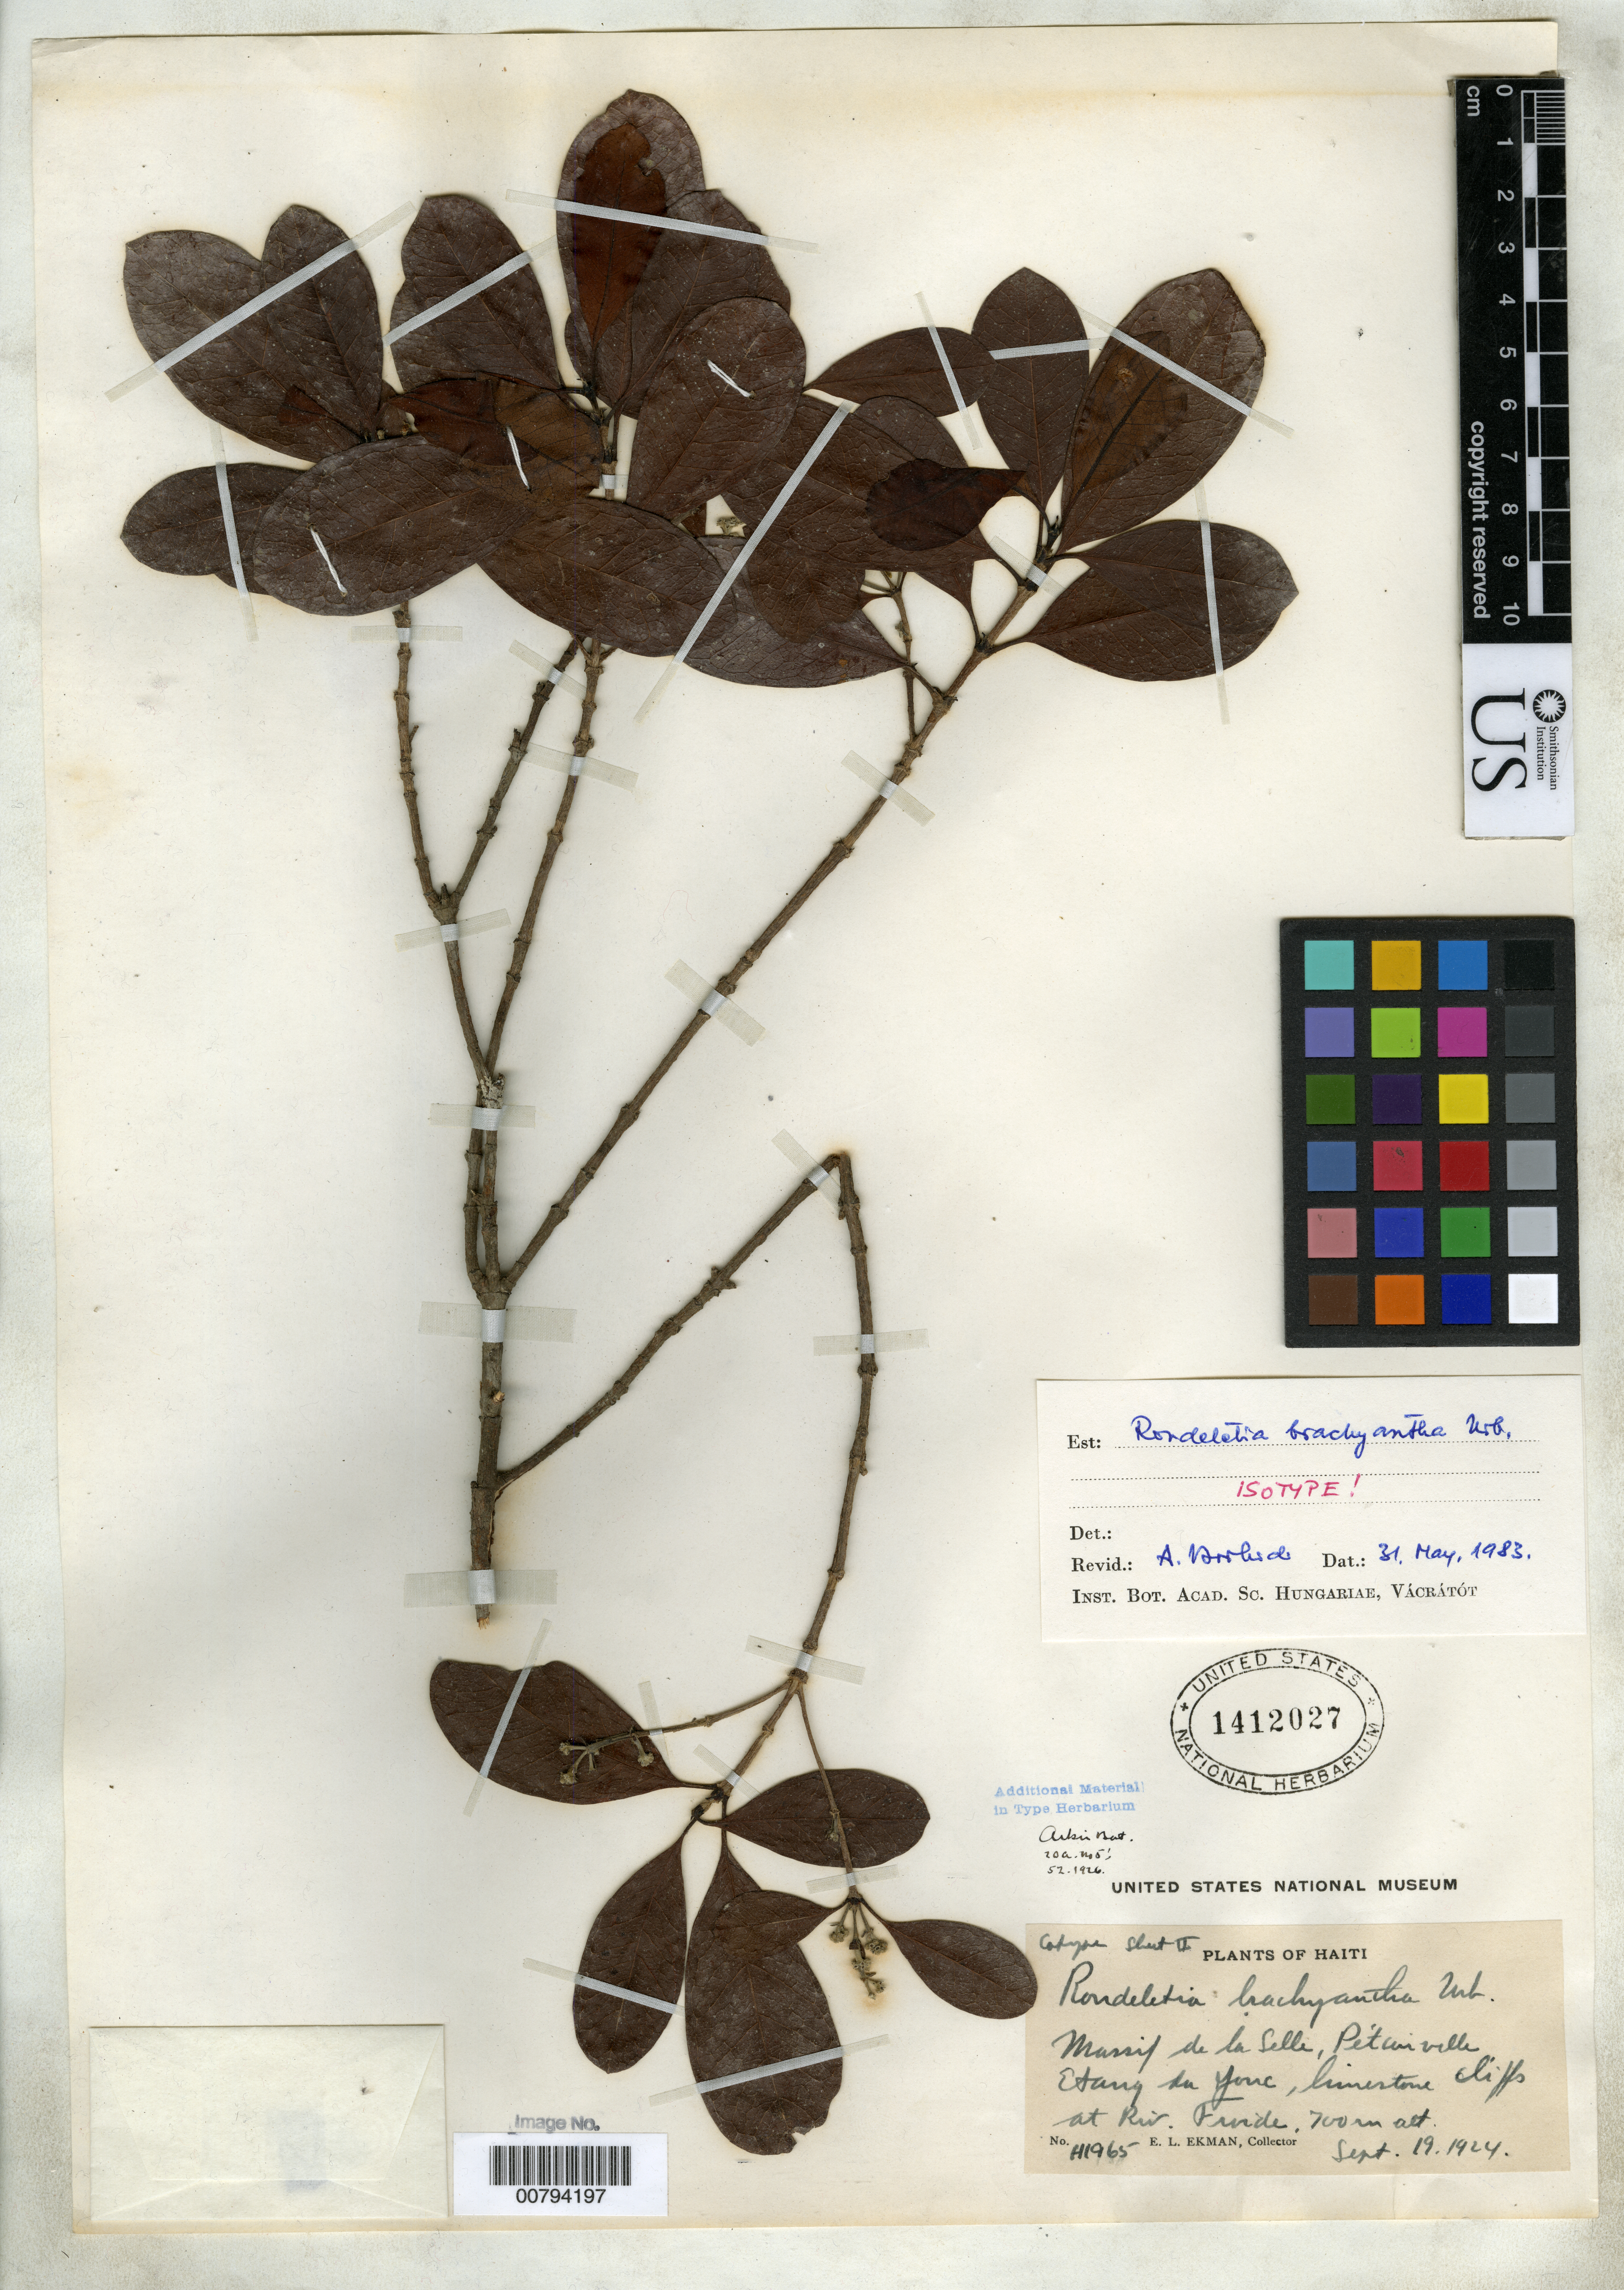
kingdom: Plantae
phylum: Tracheophyta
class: Magnoliopsida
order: Gentianales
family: Rubiaceae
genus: Rondeletia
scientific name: Rondeletia brachyantha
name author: Urb.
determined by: Borhidi, Attila L.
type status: Isotype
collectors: E. L. Ekman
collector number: H 1965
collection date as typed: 19 Sep 1924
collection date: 1924-09-19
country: Haiti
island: Hispaniola Island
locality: Massif de la Selle, Pétionville, Etang du Jonc, limestone cliffs at river Froide.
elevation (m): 700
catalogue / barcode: US 1412027